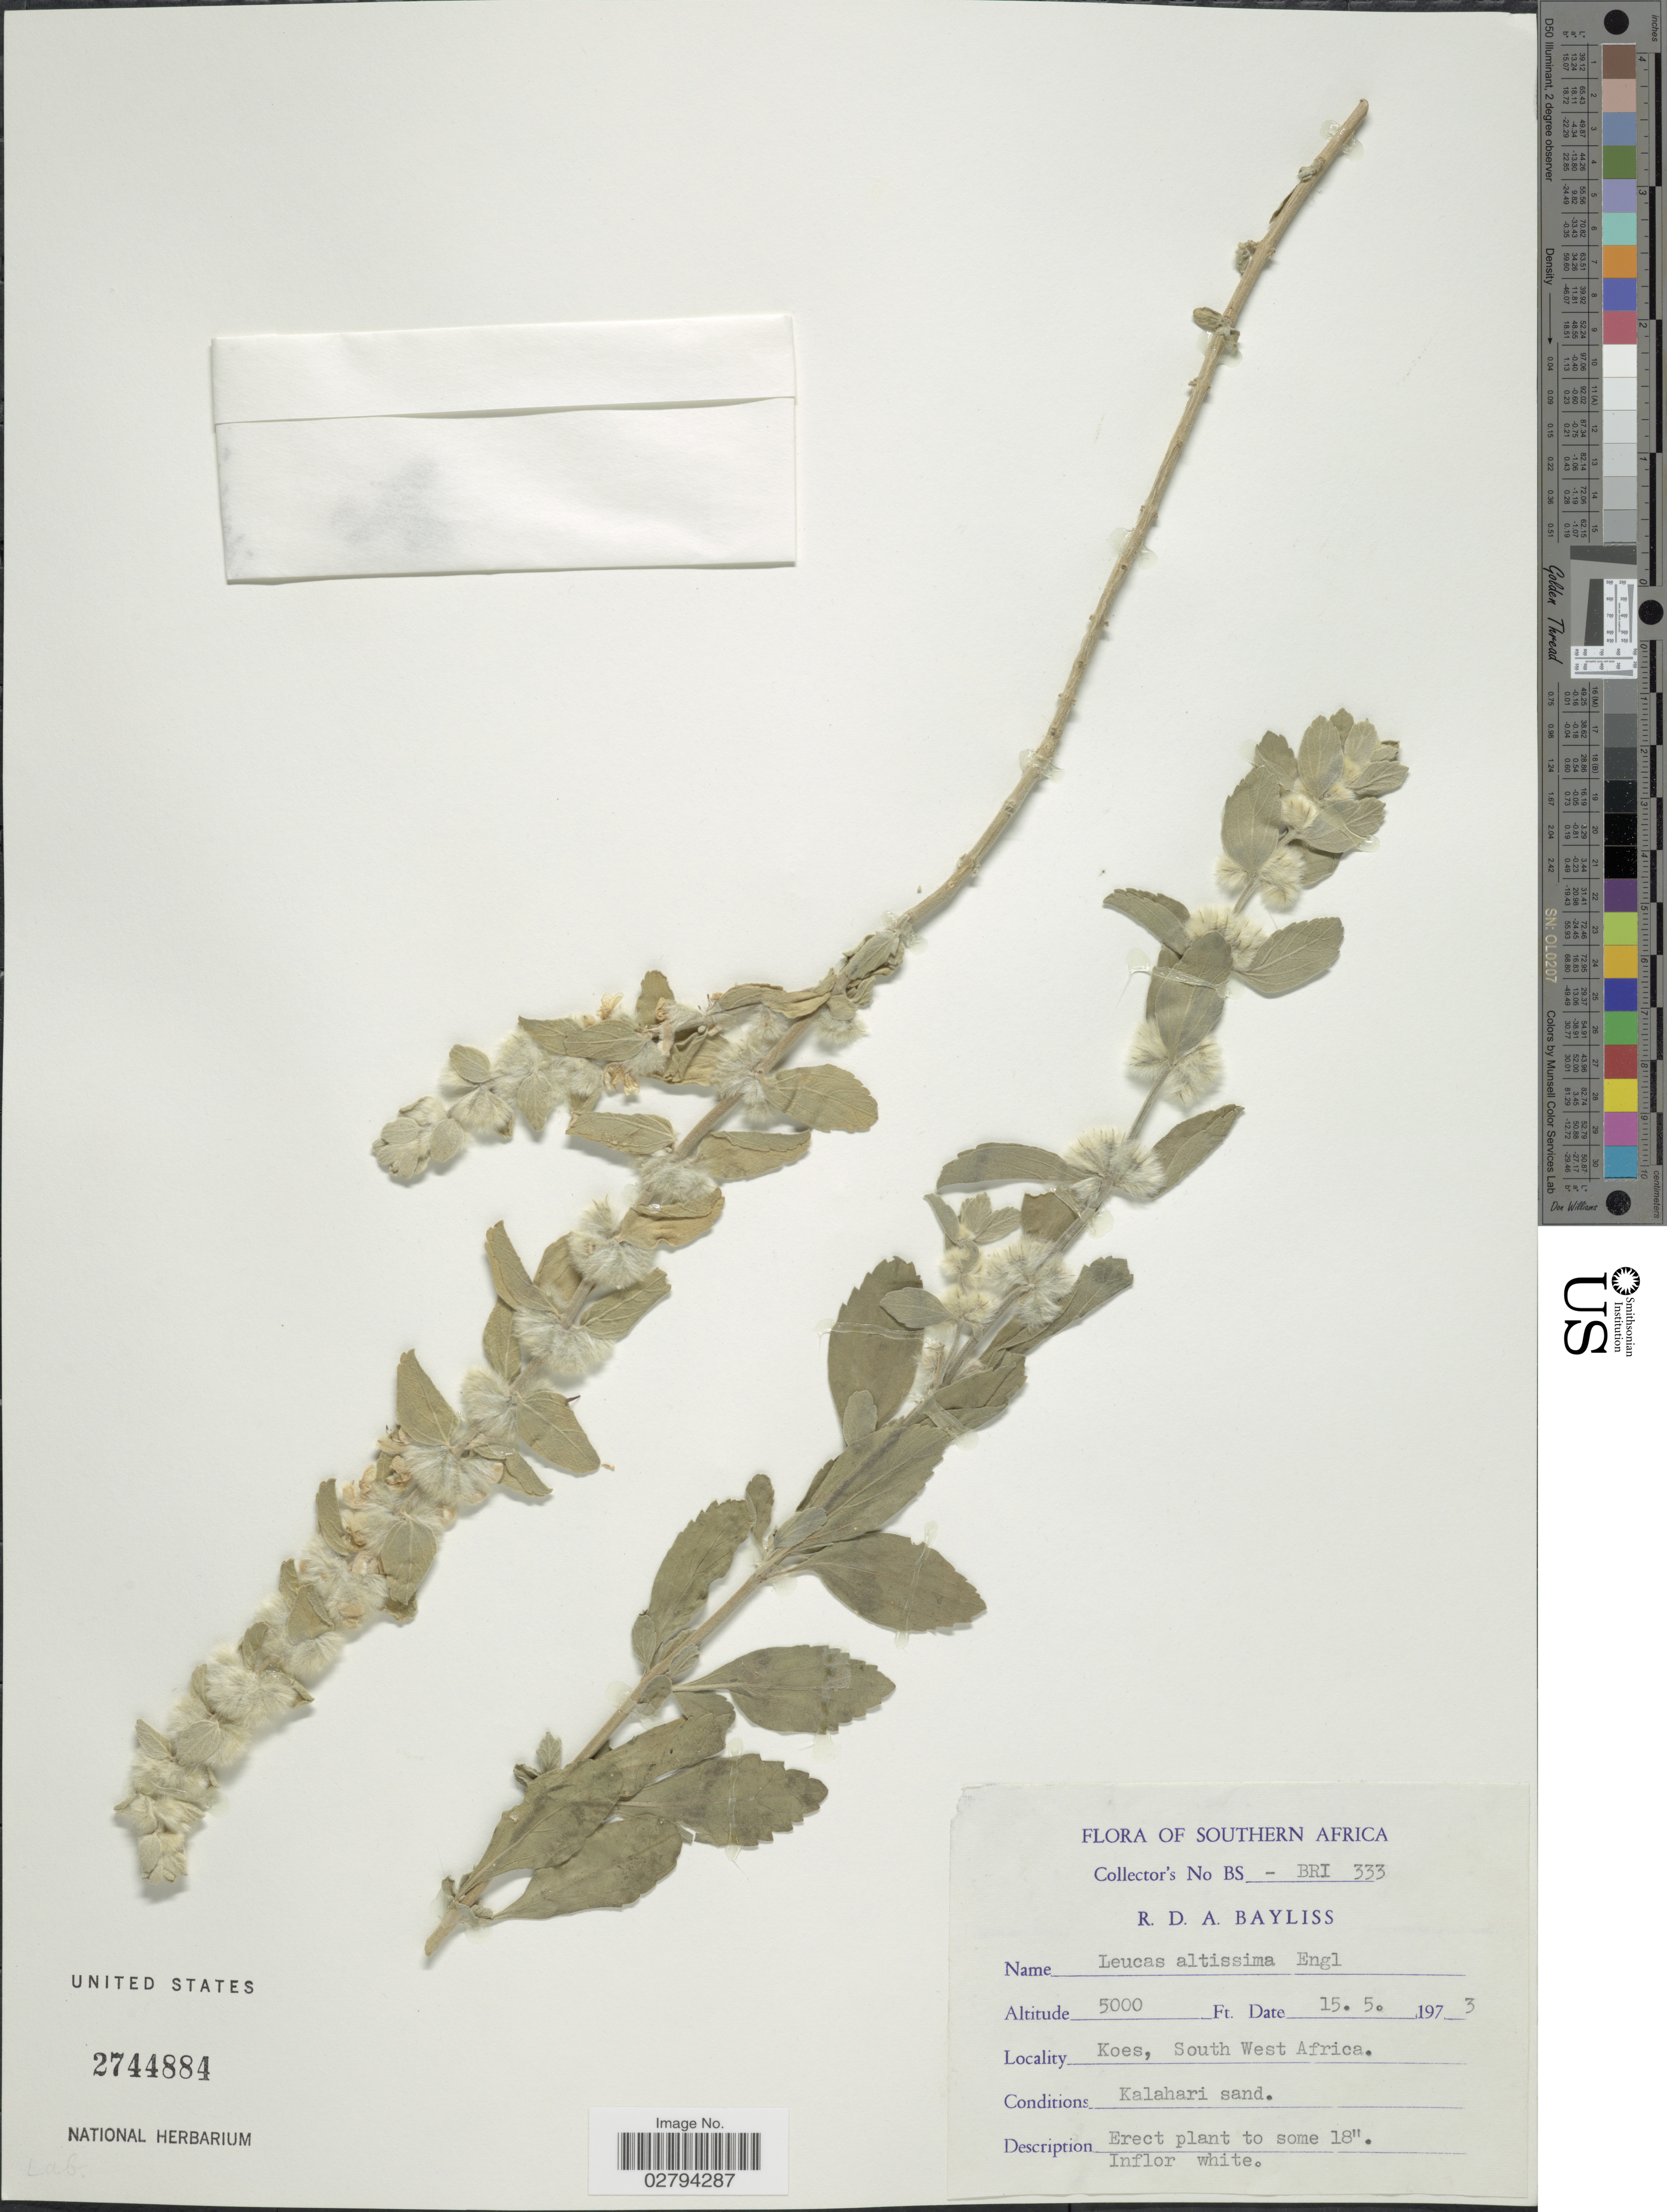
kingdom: Plantae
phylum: Tracheophyta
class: Magnoliopsida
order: Lamiales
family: Lamiaceae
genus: Leucas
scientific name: Leucas altissima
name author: Engl.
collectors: R. Bayliss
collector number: BRI333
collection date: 1973-05-15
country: Namibia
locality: Southern Africa. Koes, South West Africa.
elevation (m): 1524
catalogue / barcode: US 2744884